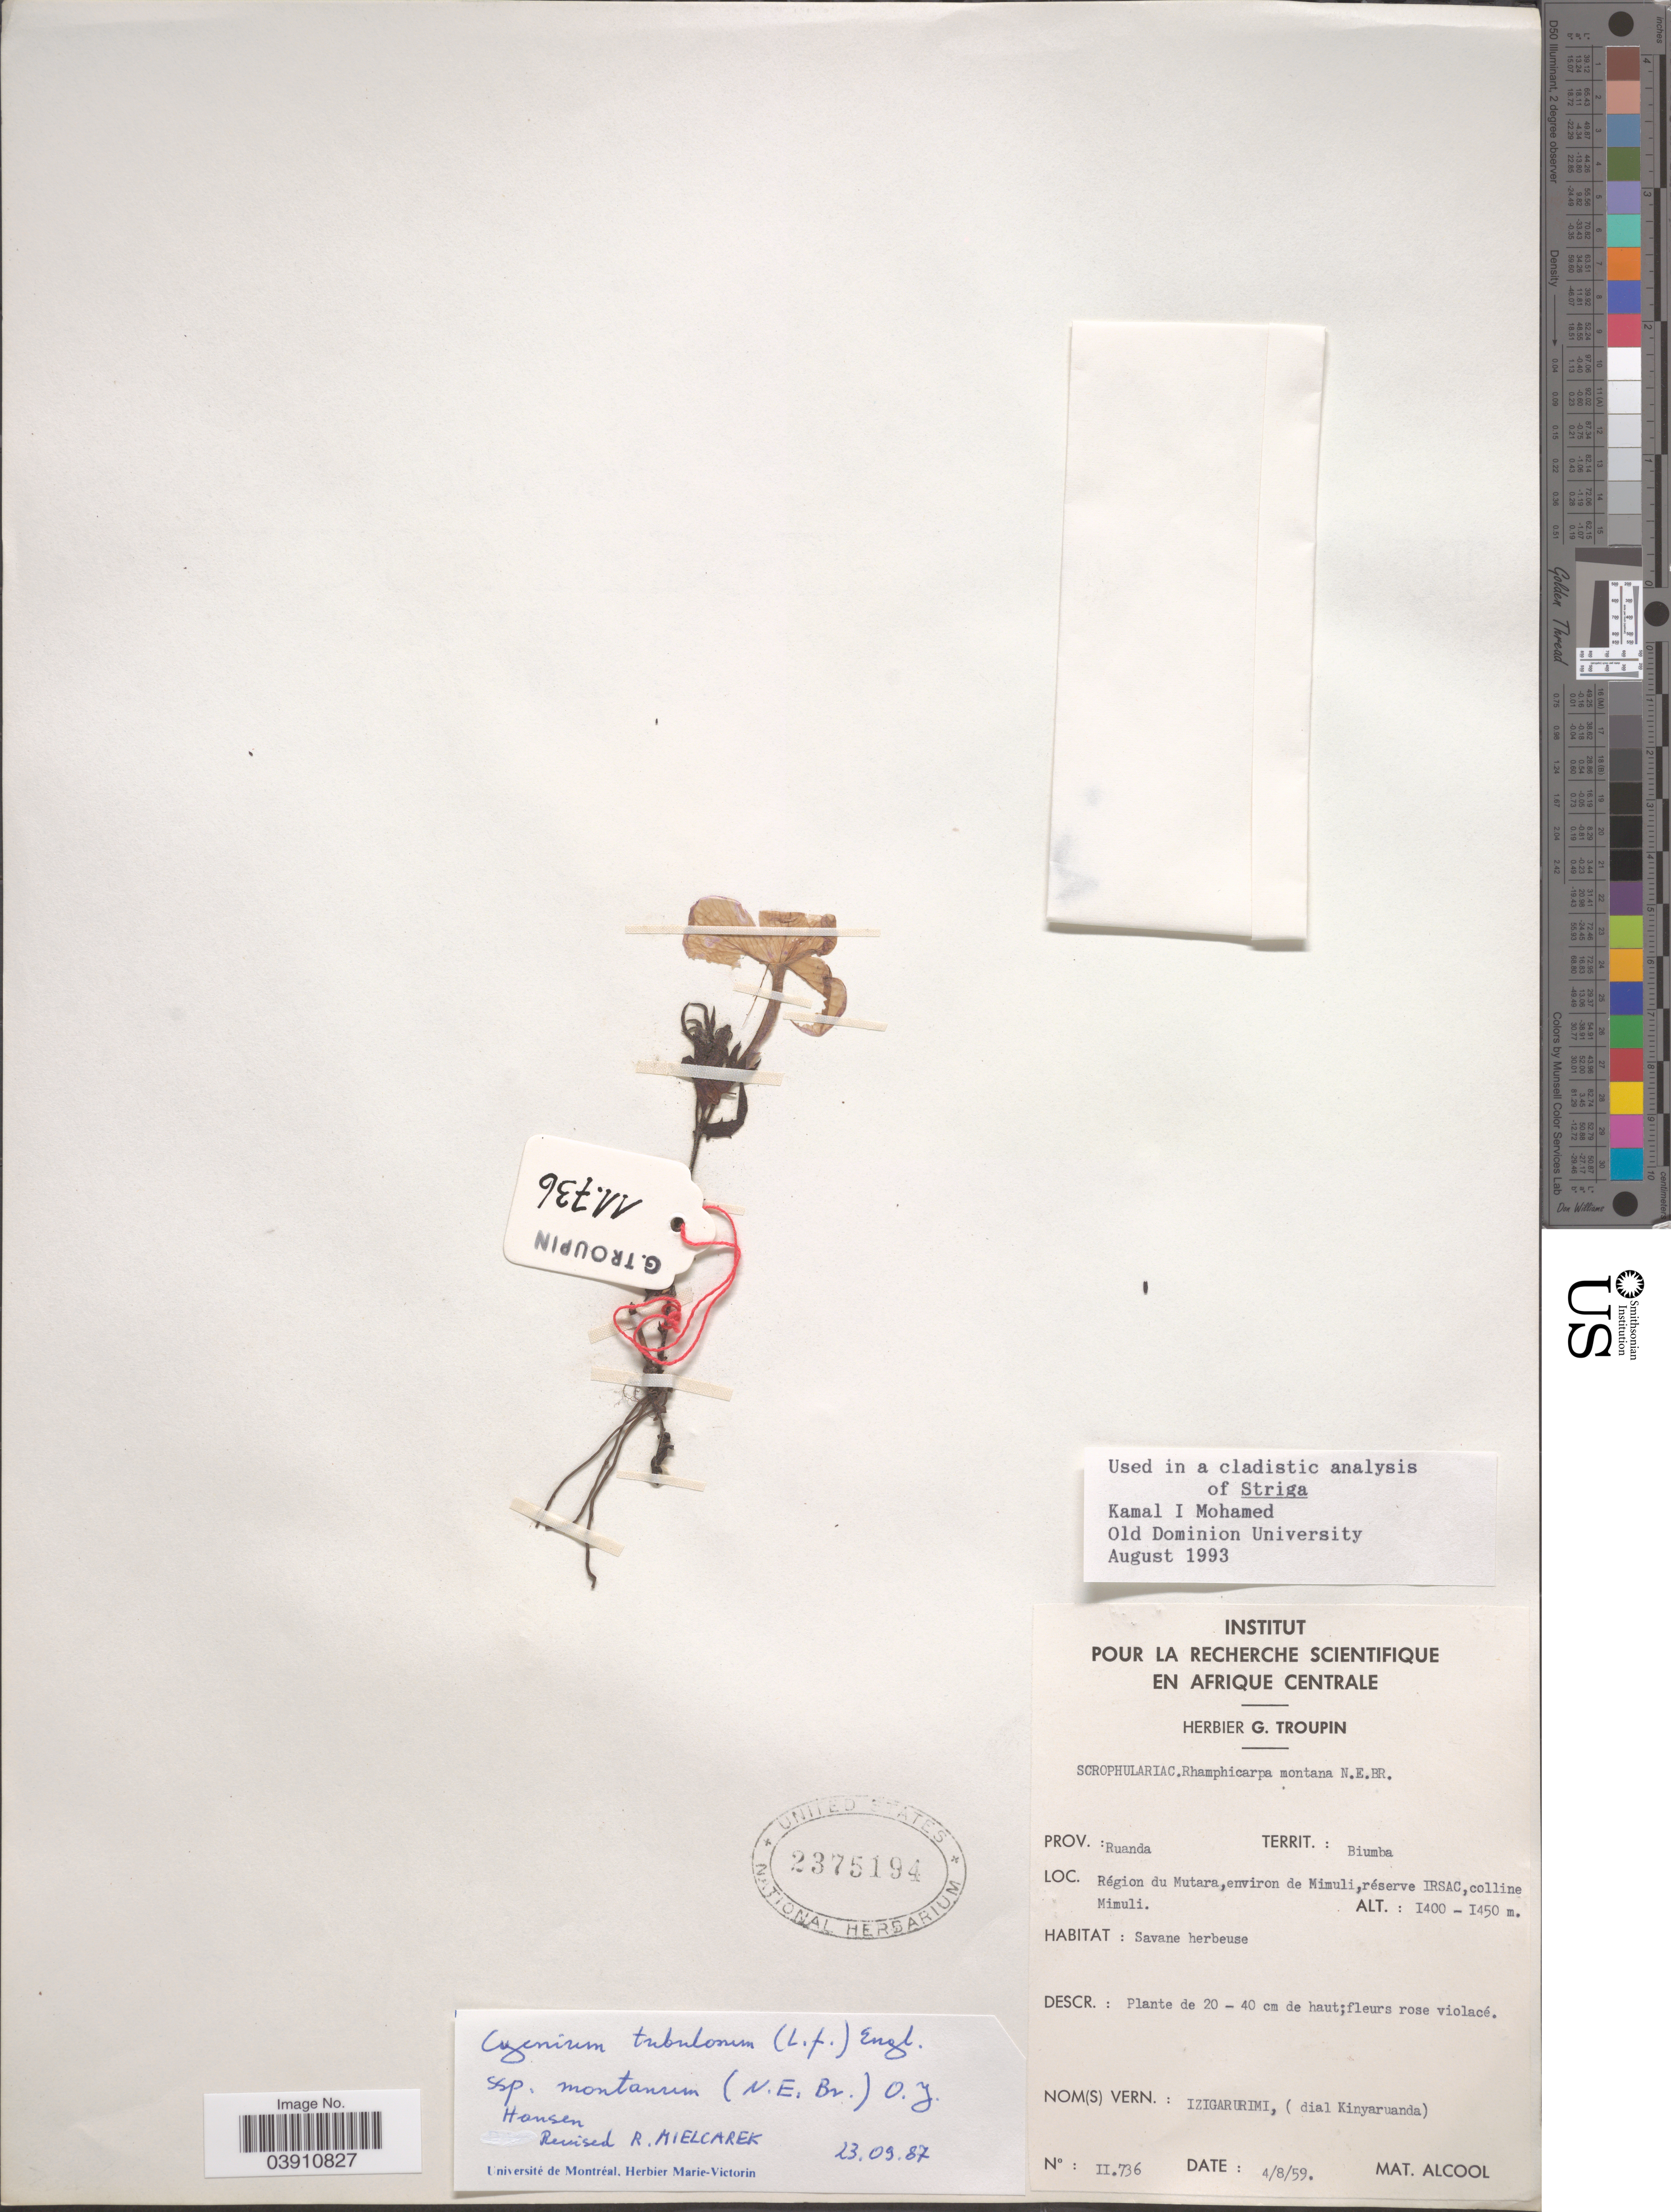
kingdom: Plantae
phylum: Tracheophyta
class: Magnoliopsida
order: Lamiales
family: Orobanchaceae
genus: Cycnium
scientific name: Cycnium tubulosum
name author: (L. f.) Engl.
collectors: ex herb. G. Troupin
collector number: II.736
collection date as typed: Transcribed d/m/y: 4/8/59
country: Rwanda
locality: Prov.: Ruanda. Territ.: Biumba. Région du Mutara, environ de Mimuli, réserve IRSAC, colline Mimuli.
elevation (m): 1400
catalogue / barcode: US 2375194